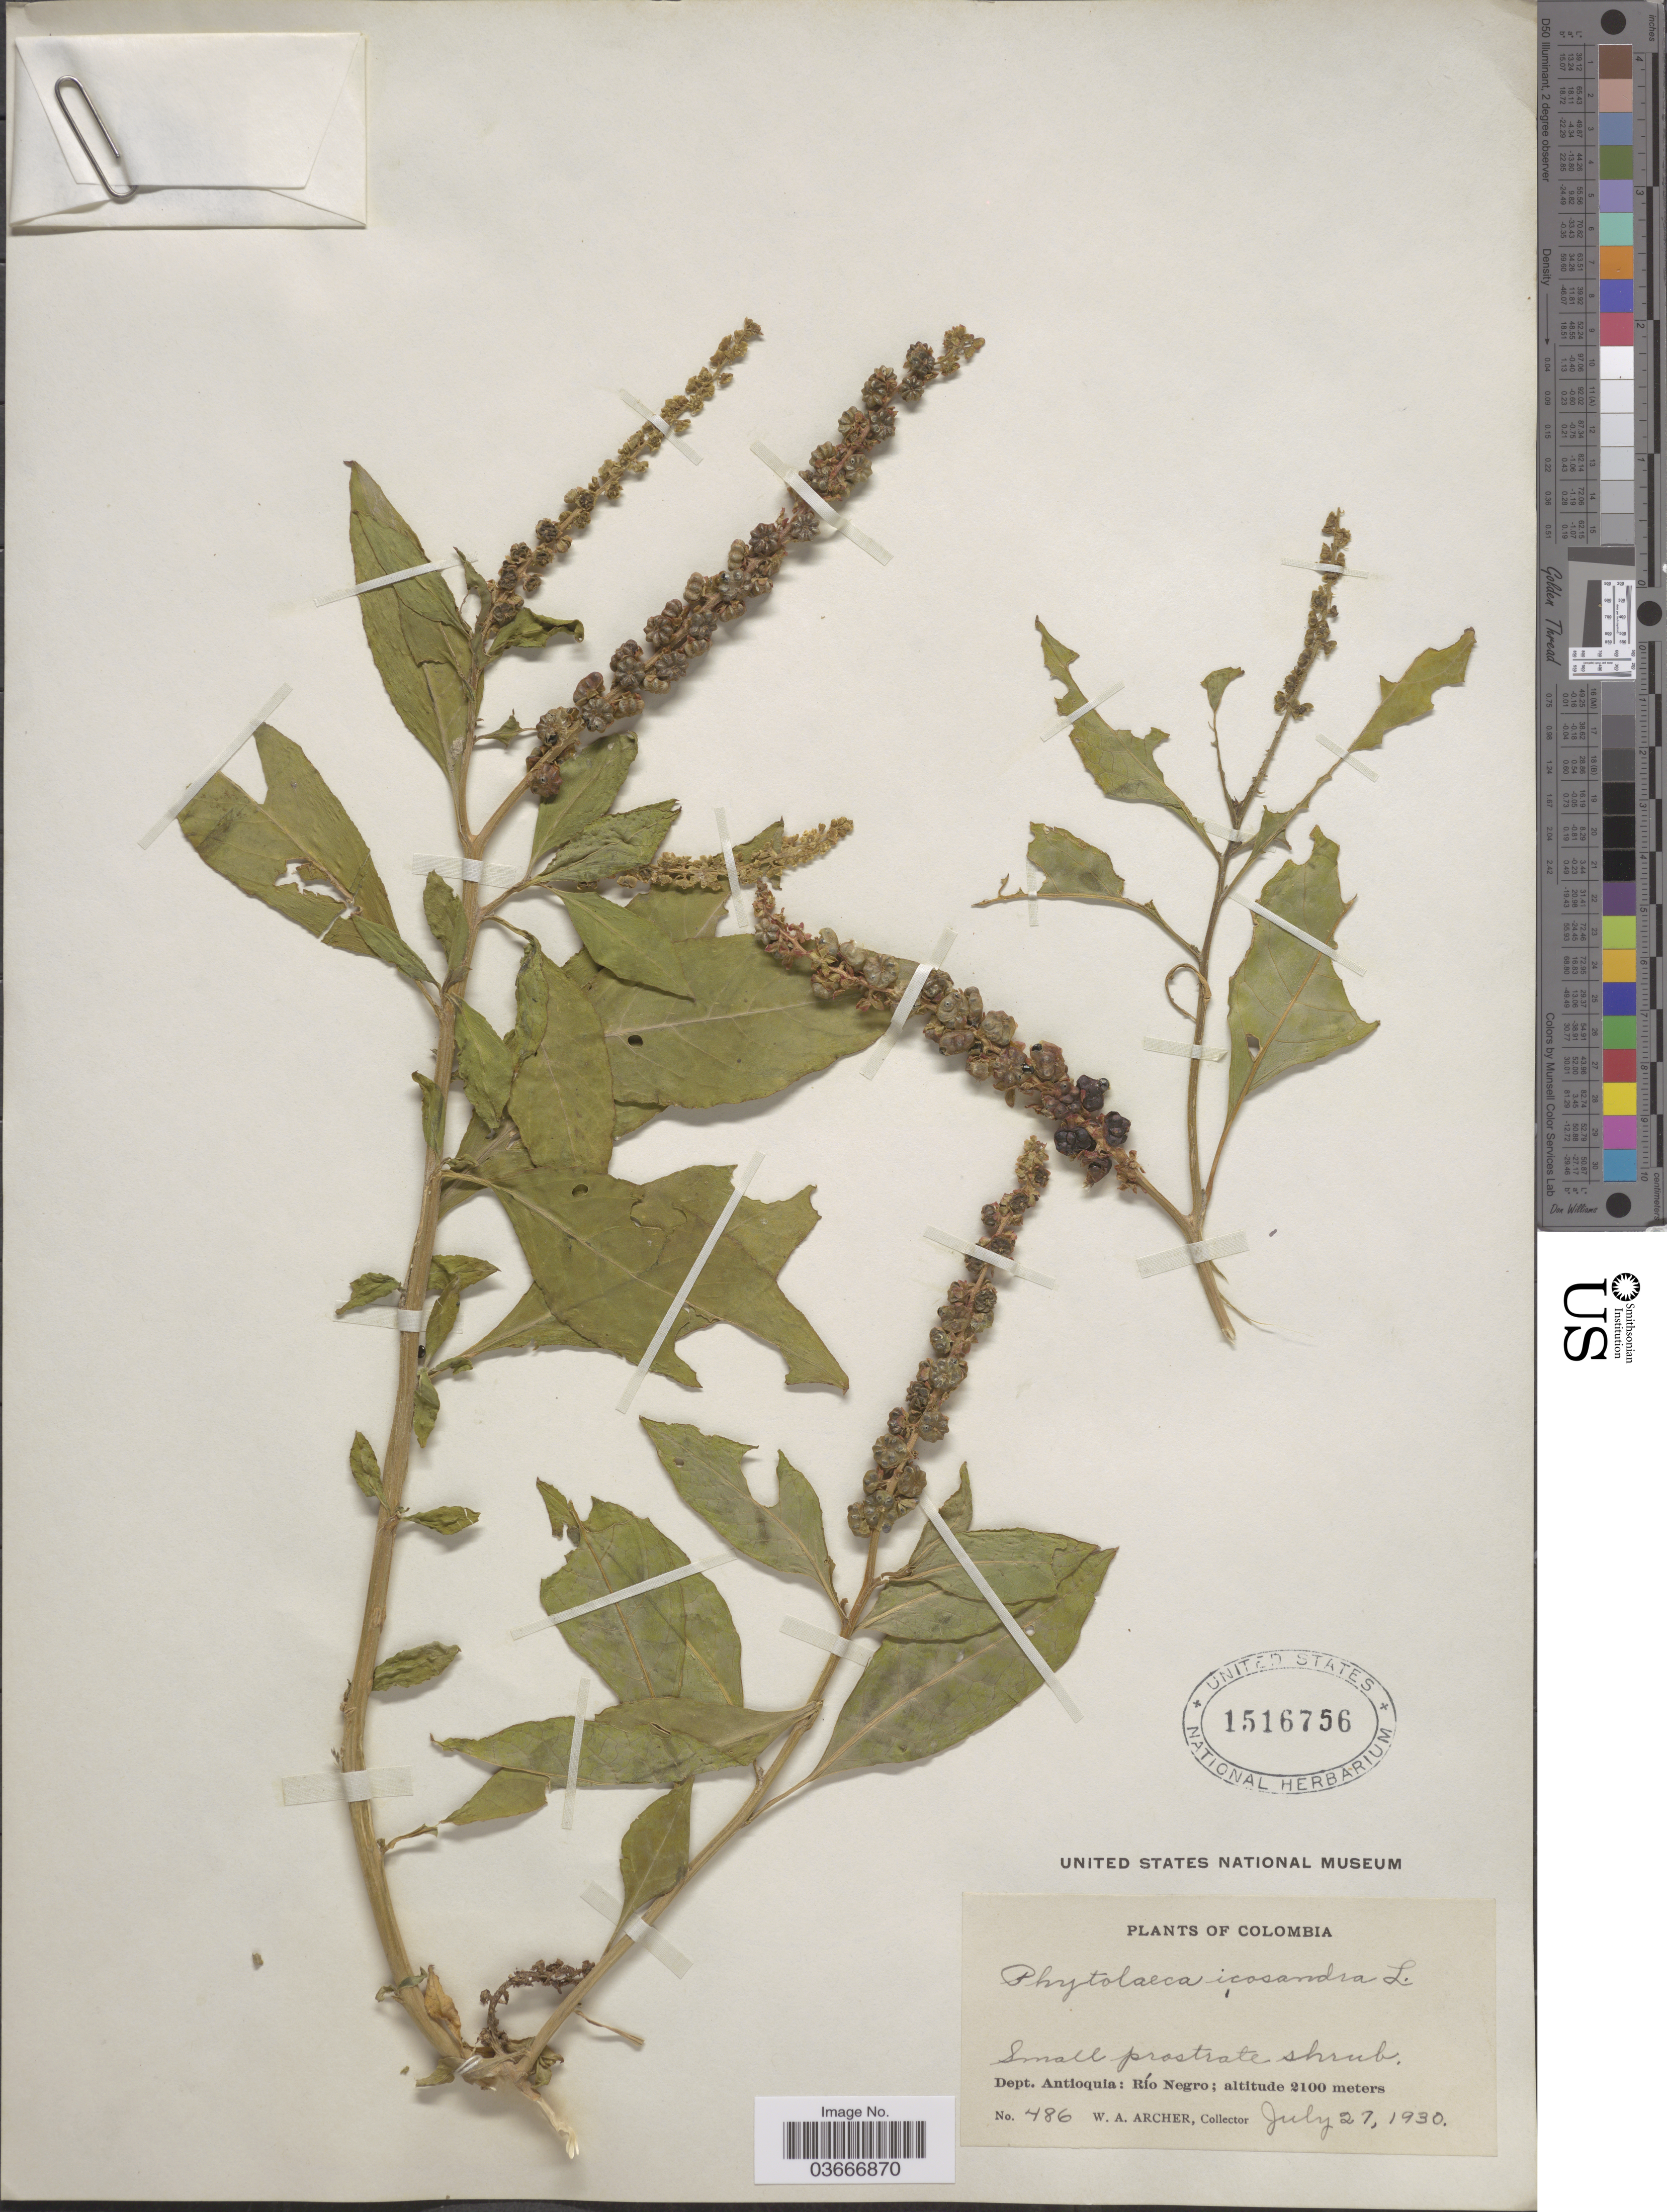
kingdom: Plantae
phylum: Tracheophyta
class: Magnoliopsida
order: Caryophyllales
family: Phytolaccaceae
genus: Phytolacca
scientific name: Phytolacca icosandra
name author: L.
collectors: W. Archer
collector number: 486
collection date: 1930-07-27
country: Colombia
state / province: Antioquia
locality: Dept. Antioquia: Río Negro.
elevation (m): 2100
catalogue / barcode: US 1516756